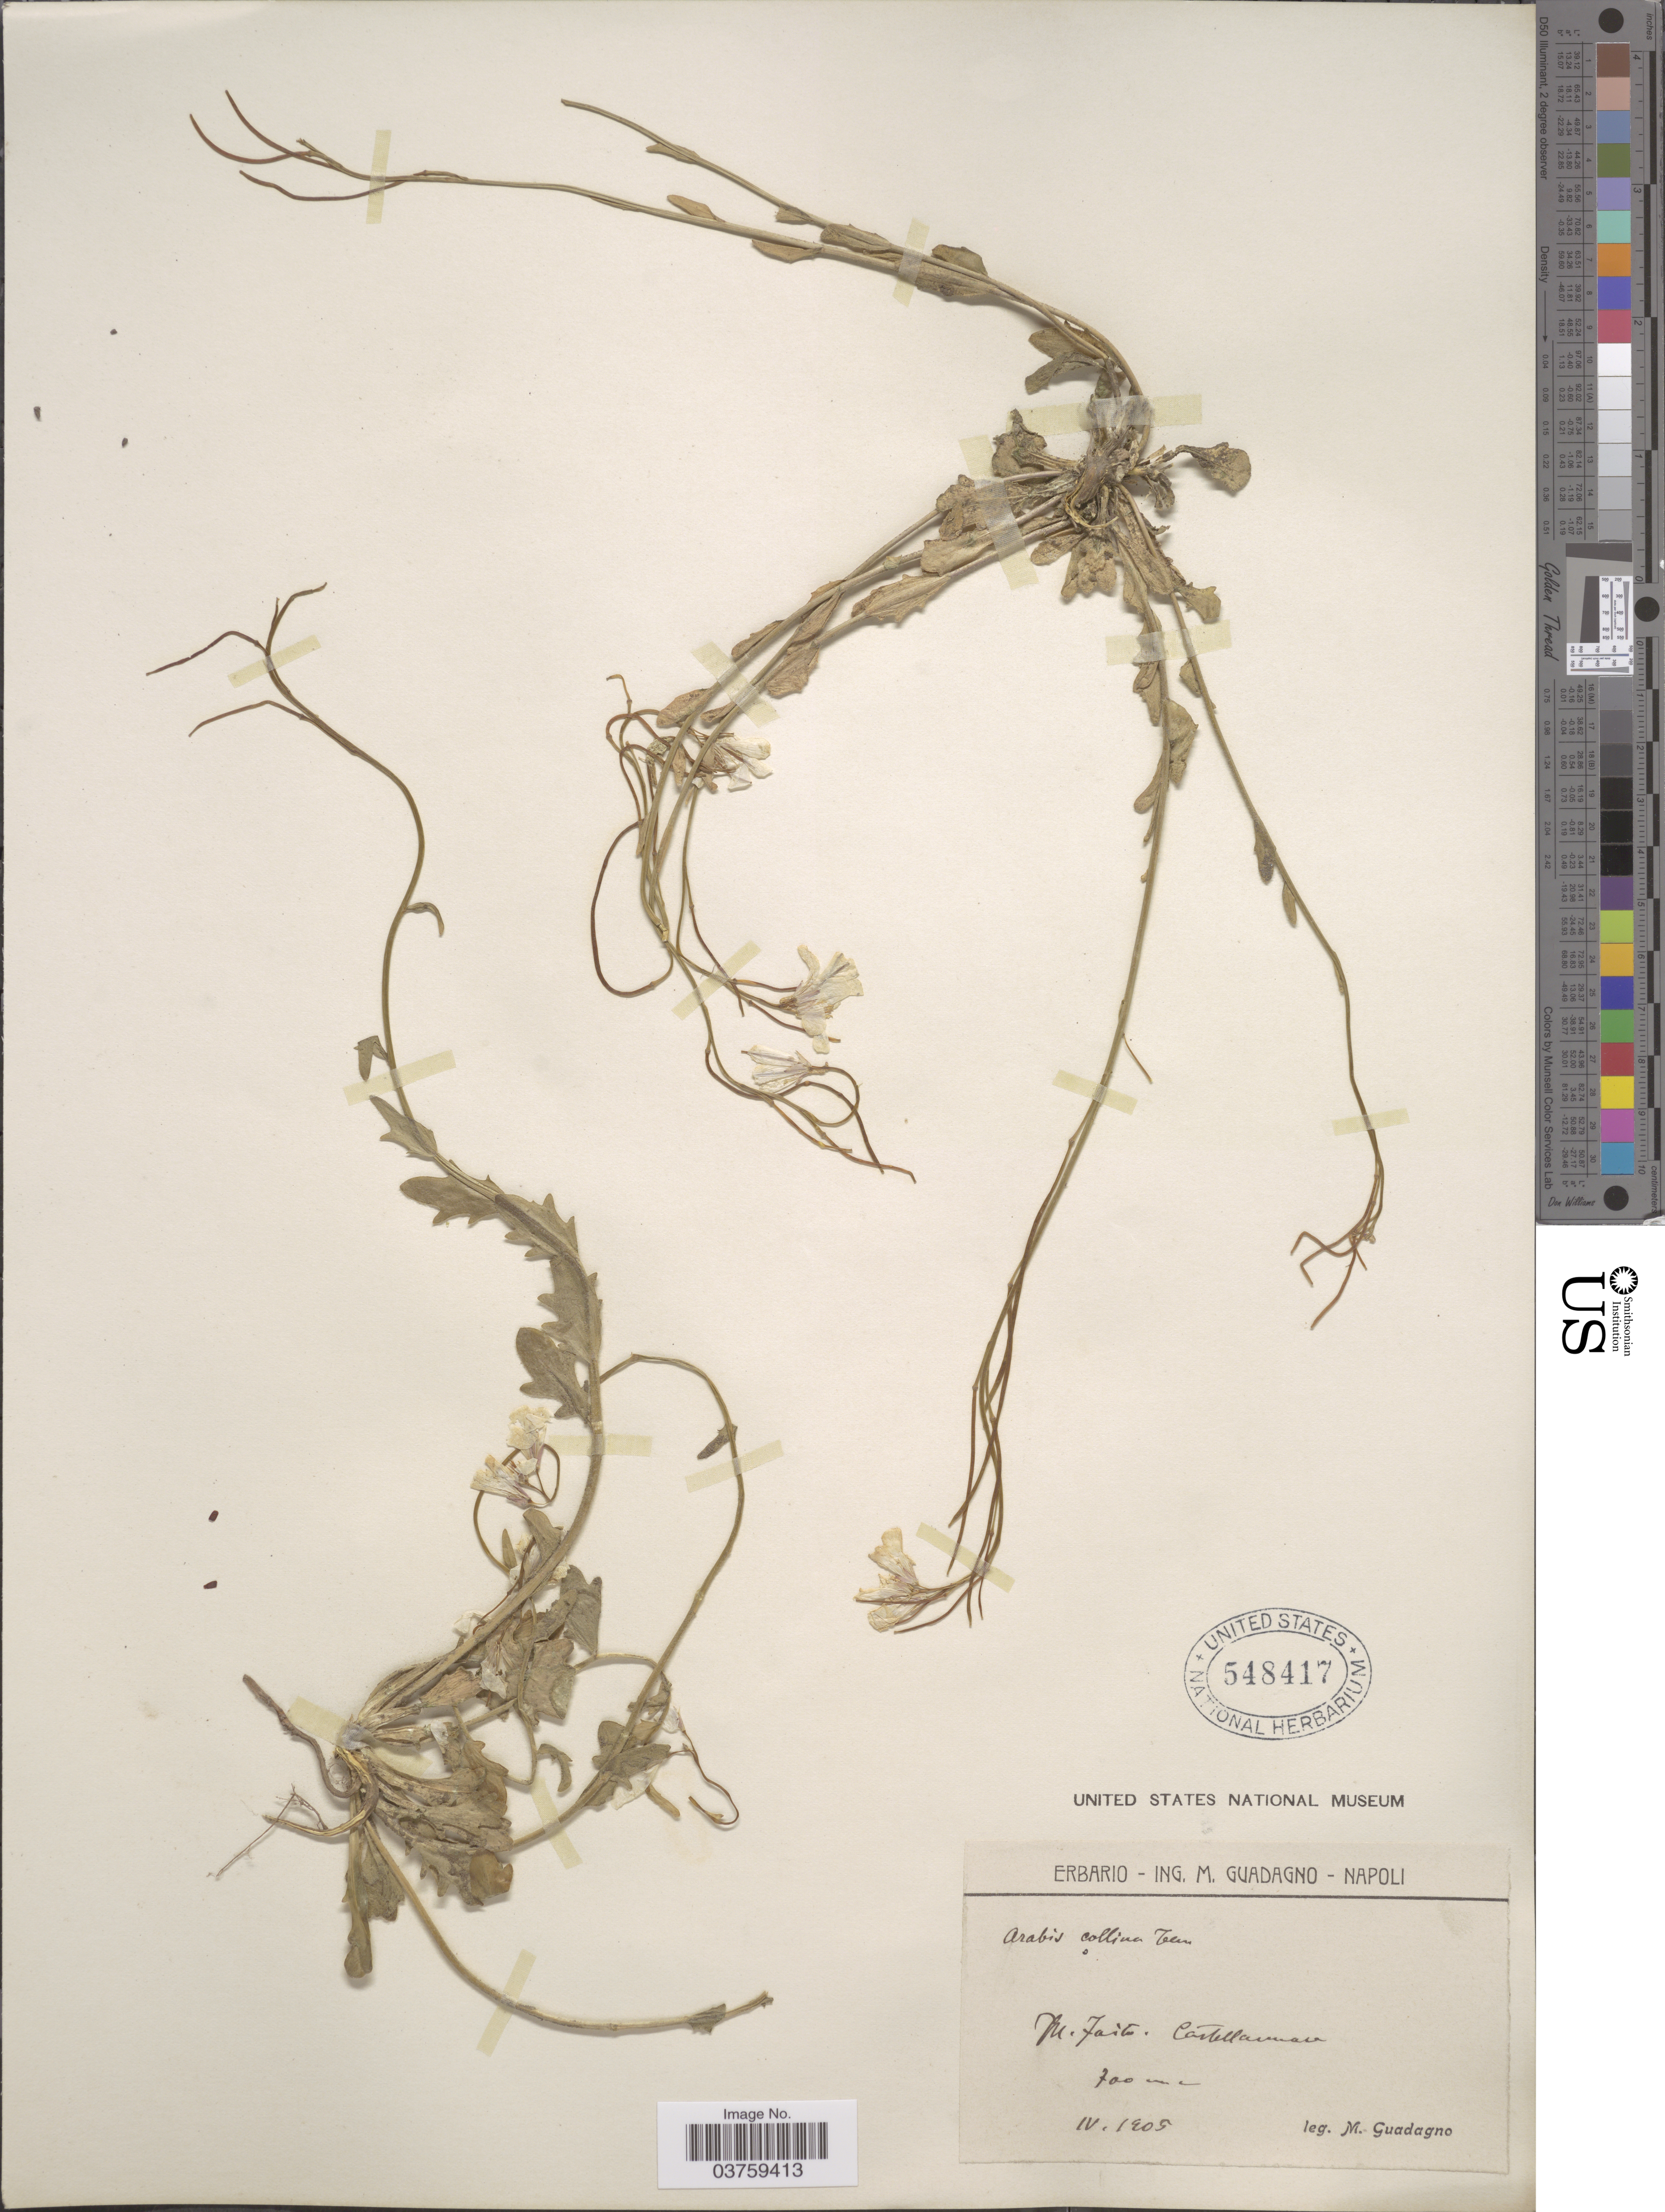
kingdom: Plantae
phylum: Tracheophyta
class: Magnoliopsida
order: Brassicales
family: Brassicaceae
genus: Arabis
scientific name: Arabis collina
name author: Ten.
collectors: M. Guadagno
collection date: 1905-04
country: Italy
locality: M. Faile. Castellaiav.*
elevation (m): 700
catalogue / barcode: US 548417